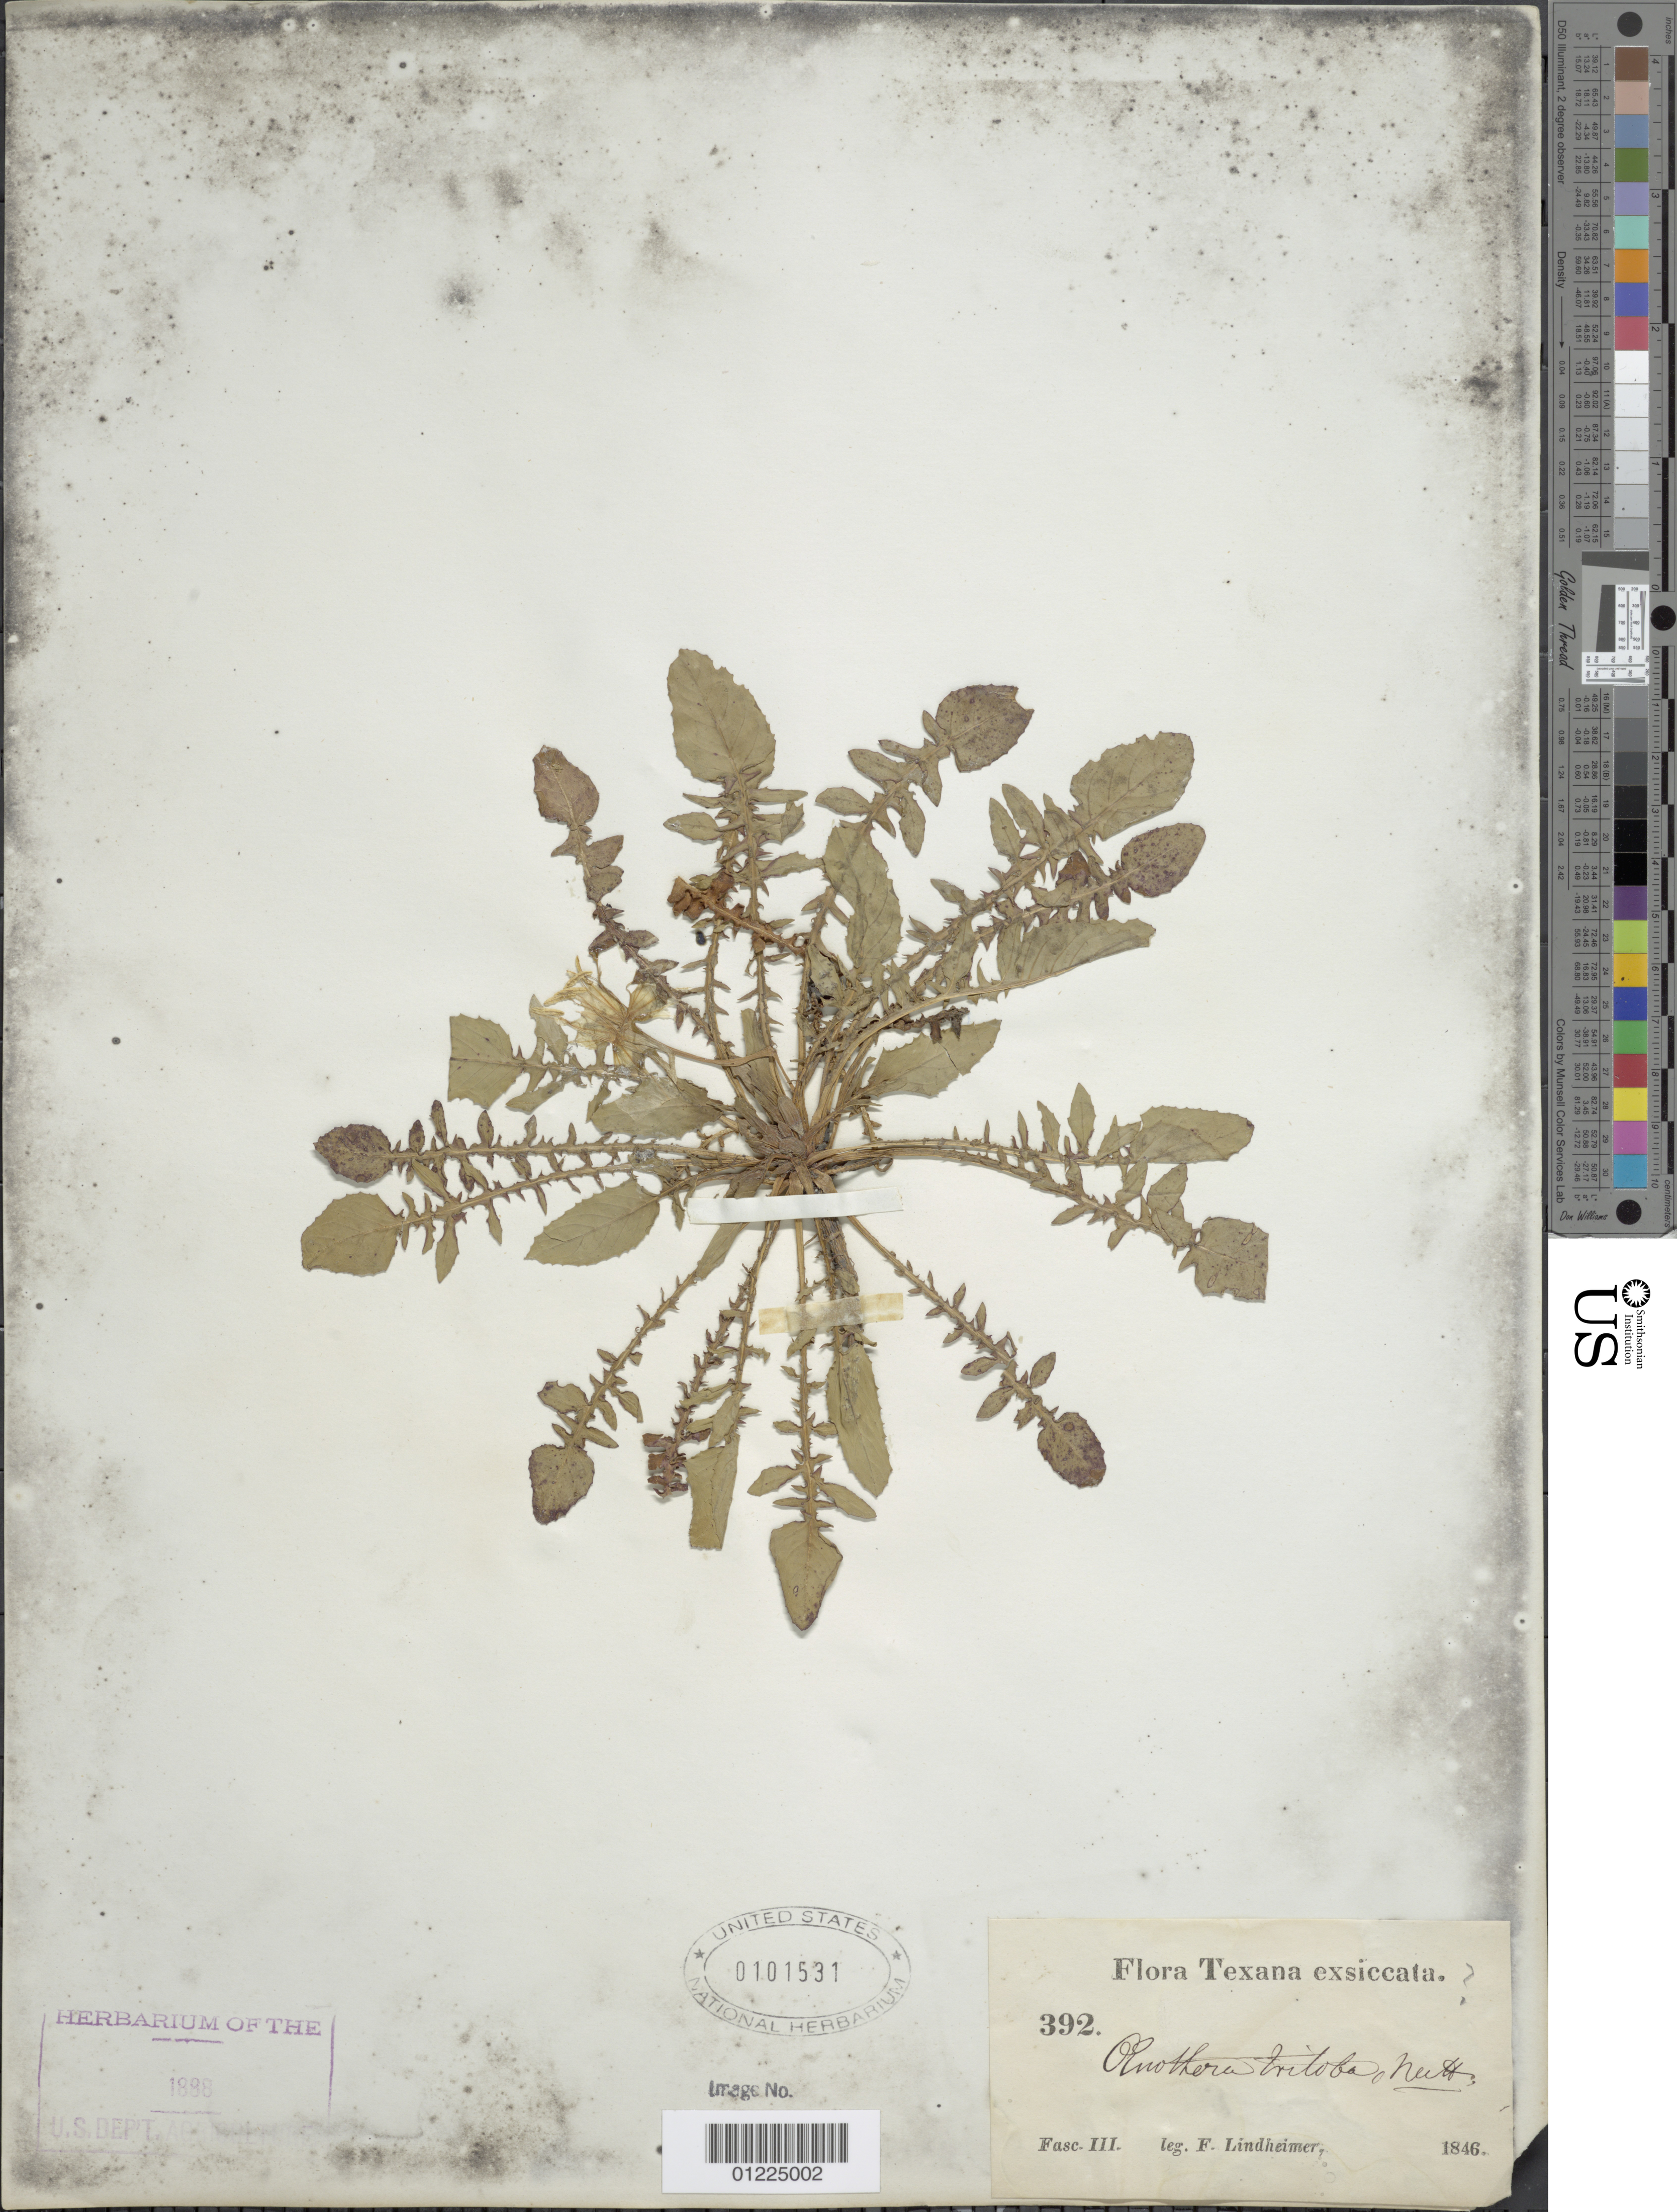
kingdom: Plantae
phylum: Tracheophyta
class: Magnoliopsida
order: Myrtales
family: Onagraceae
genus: Oenothera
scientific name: Oenothera triloba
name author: Nutt.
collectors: F. Lindheimer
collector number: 392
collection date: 1846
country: United States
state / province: Texas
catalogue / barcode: US 101531